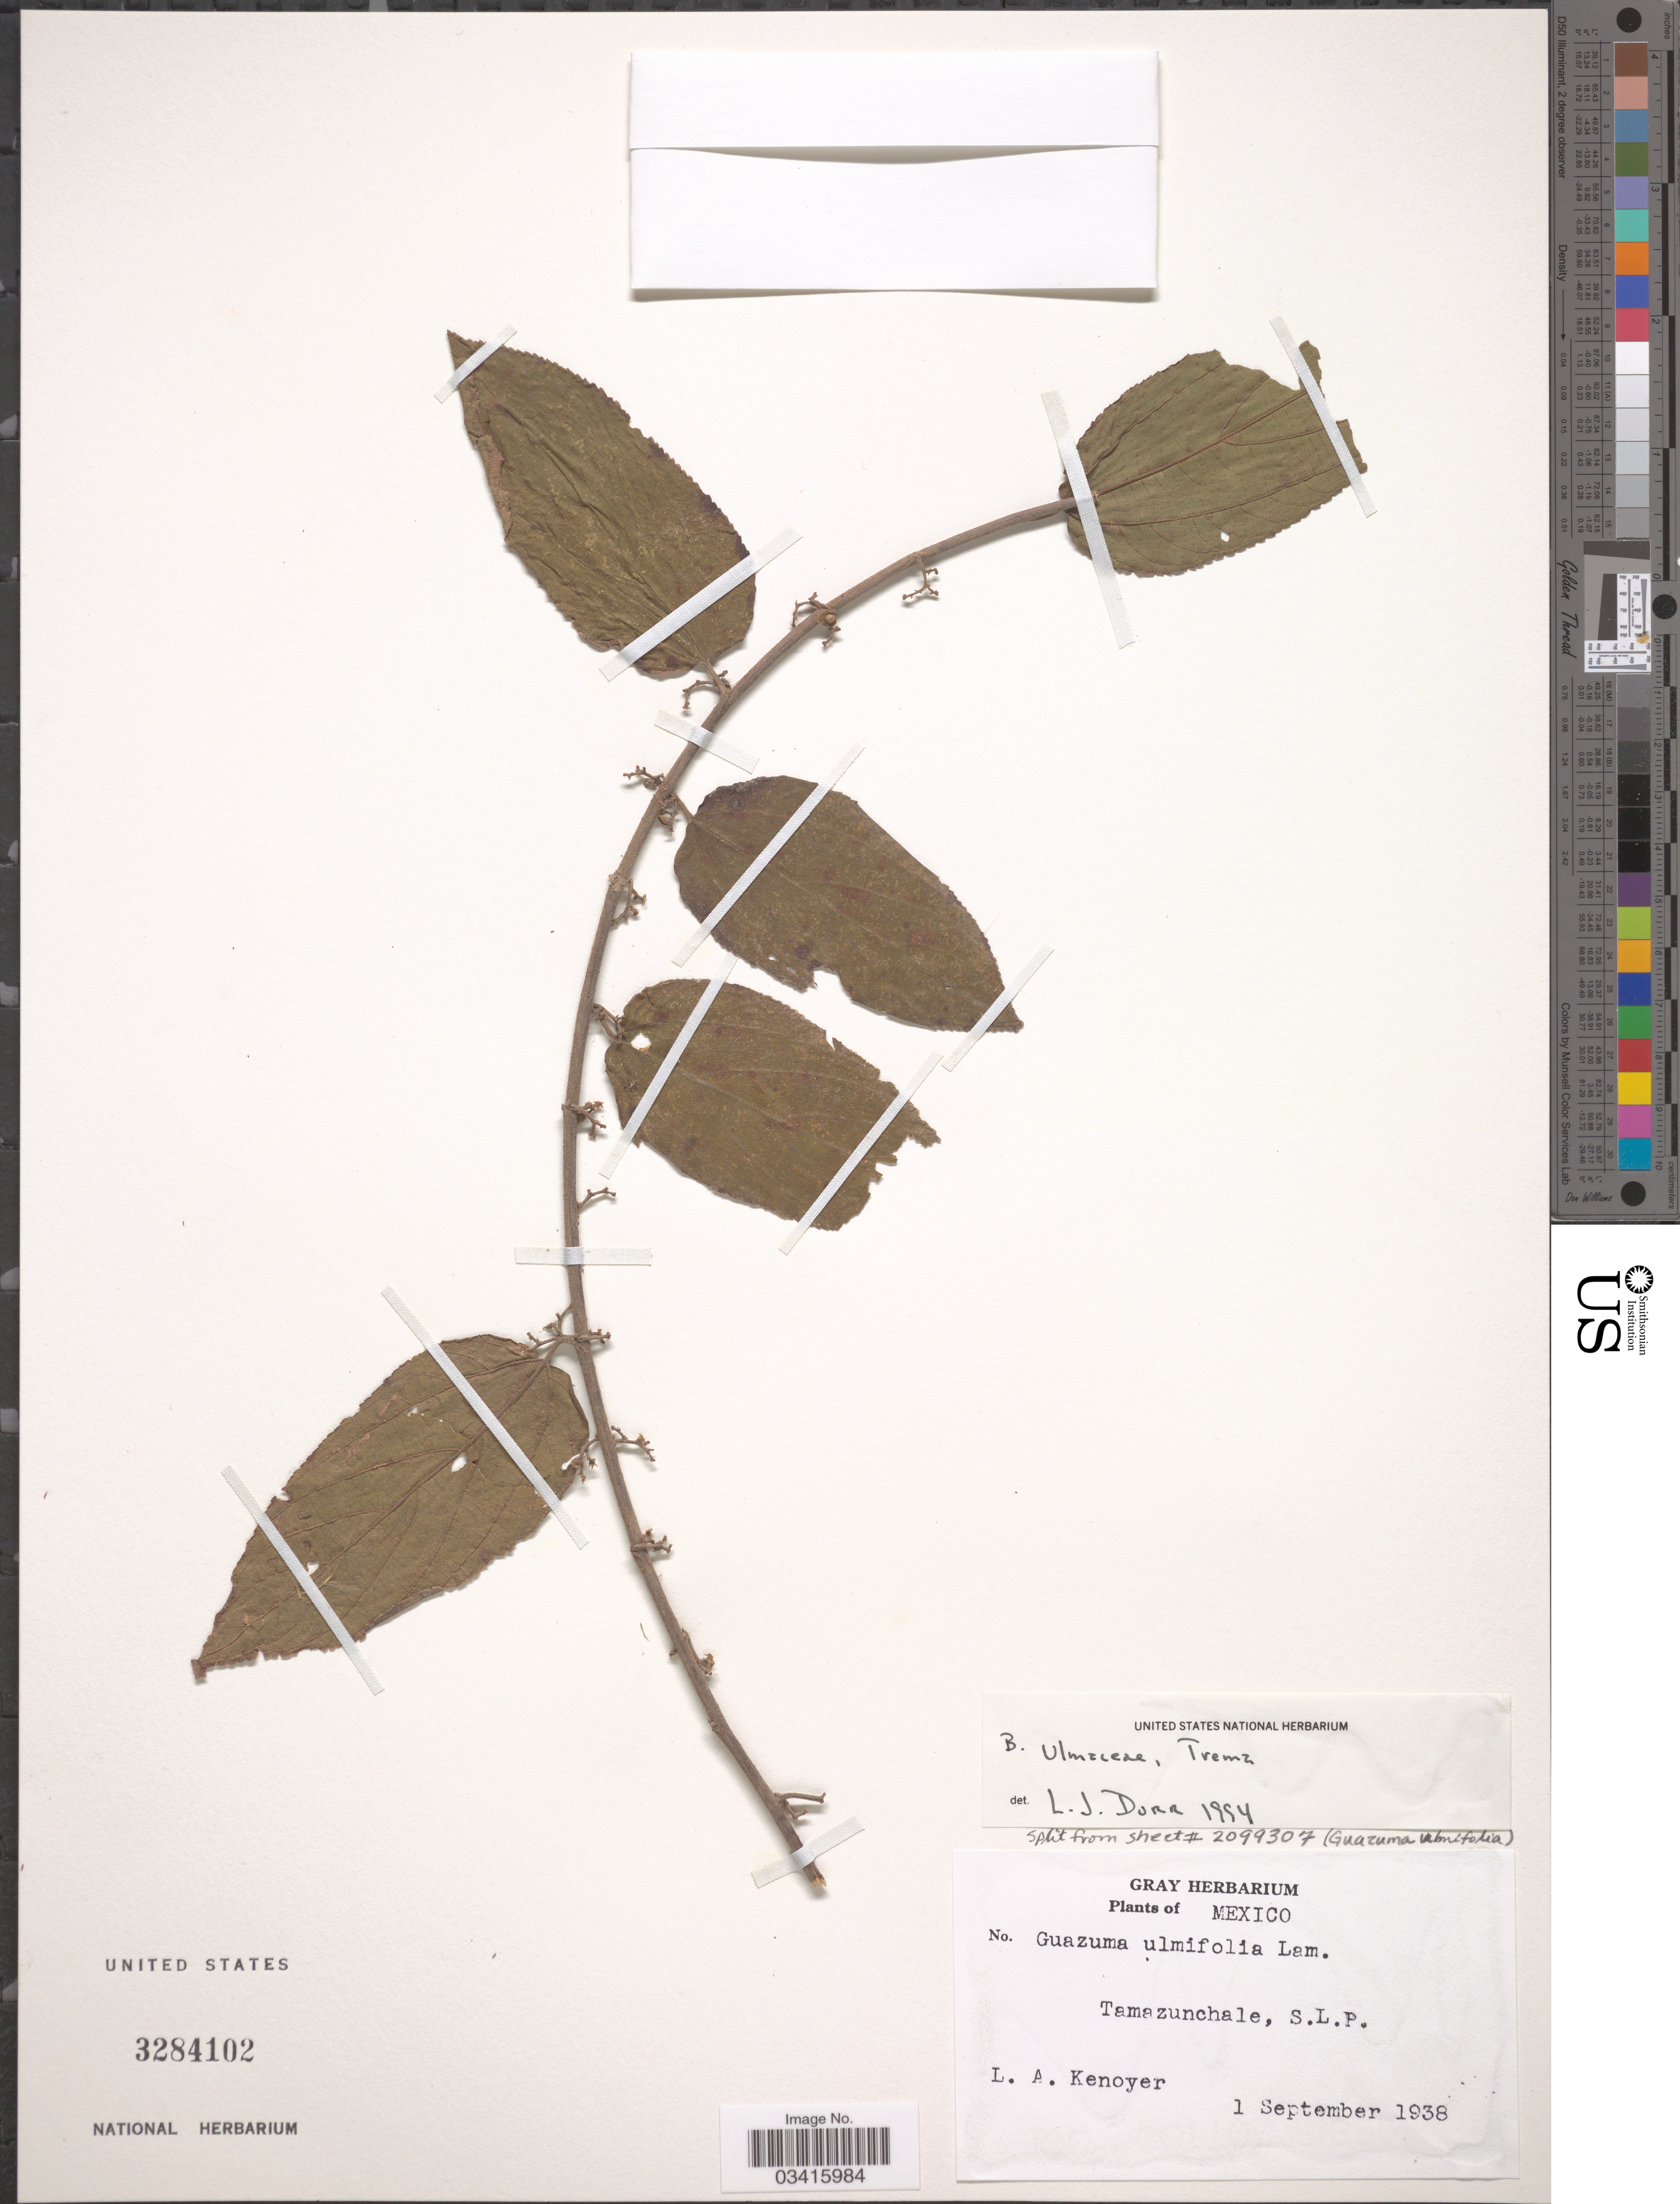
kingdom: Plantae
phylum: Tracheophyta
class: Magnoliopsida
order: Rosales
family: Cannabaceae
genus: Trema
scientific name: Trema sp.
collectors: L. A. Kenoyer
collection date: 1938-09-01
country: Mexico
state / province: San Luis Potosí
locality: Tamazunchale, S.L.P.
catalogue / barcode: US 3284102